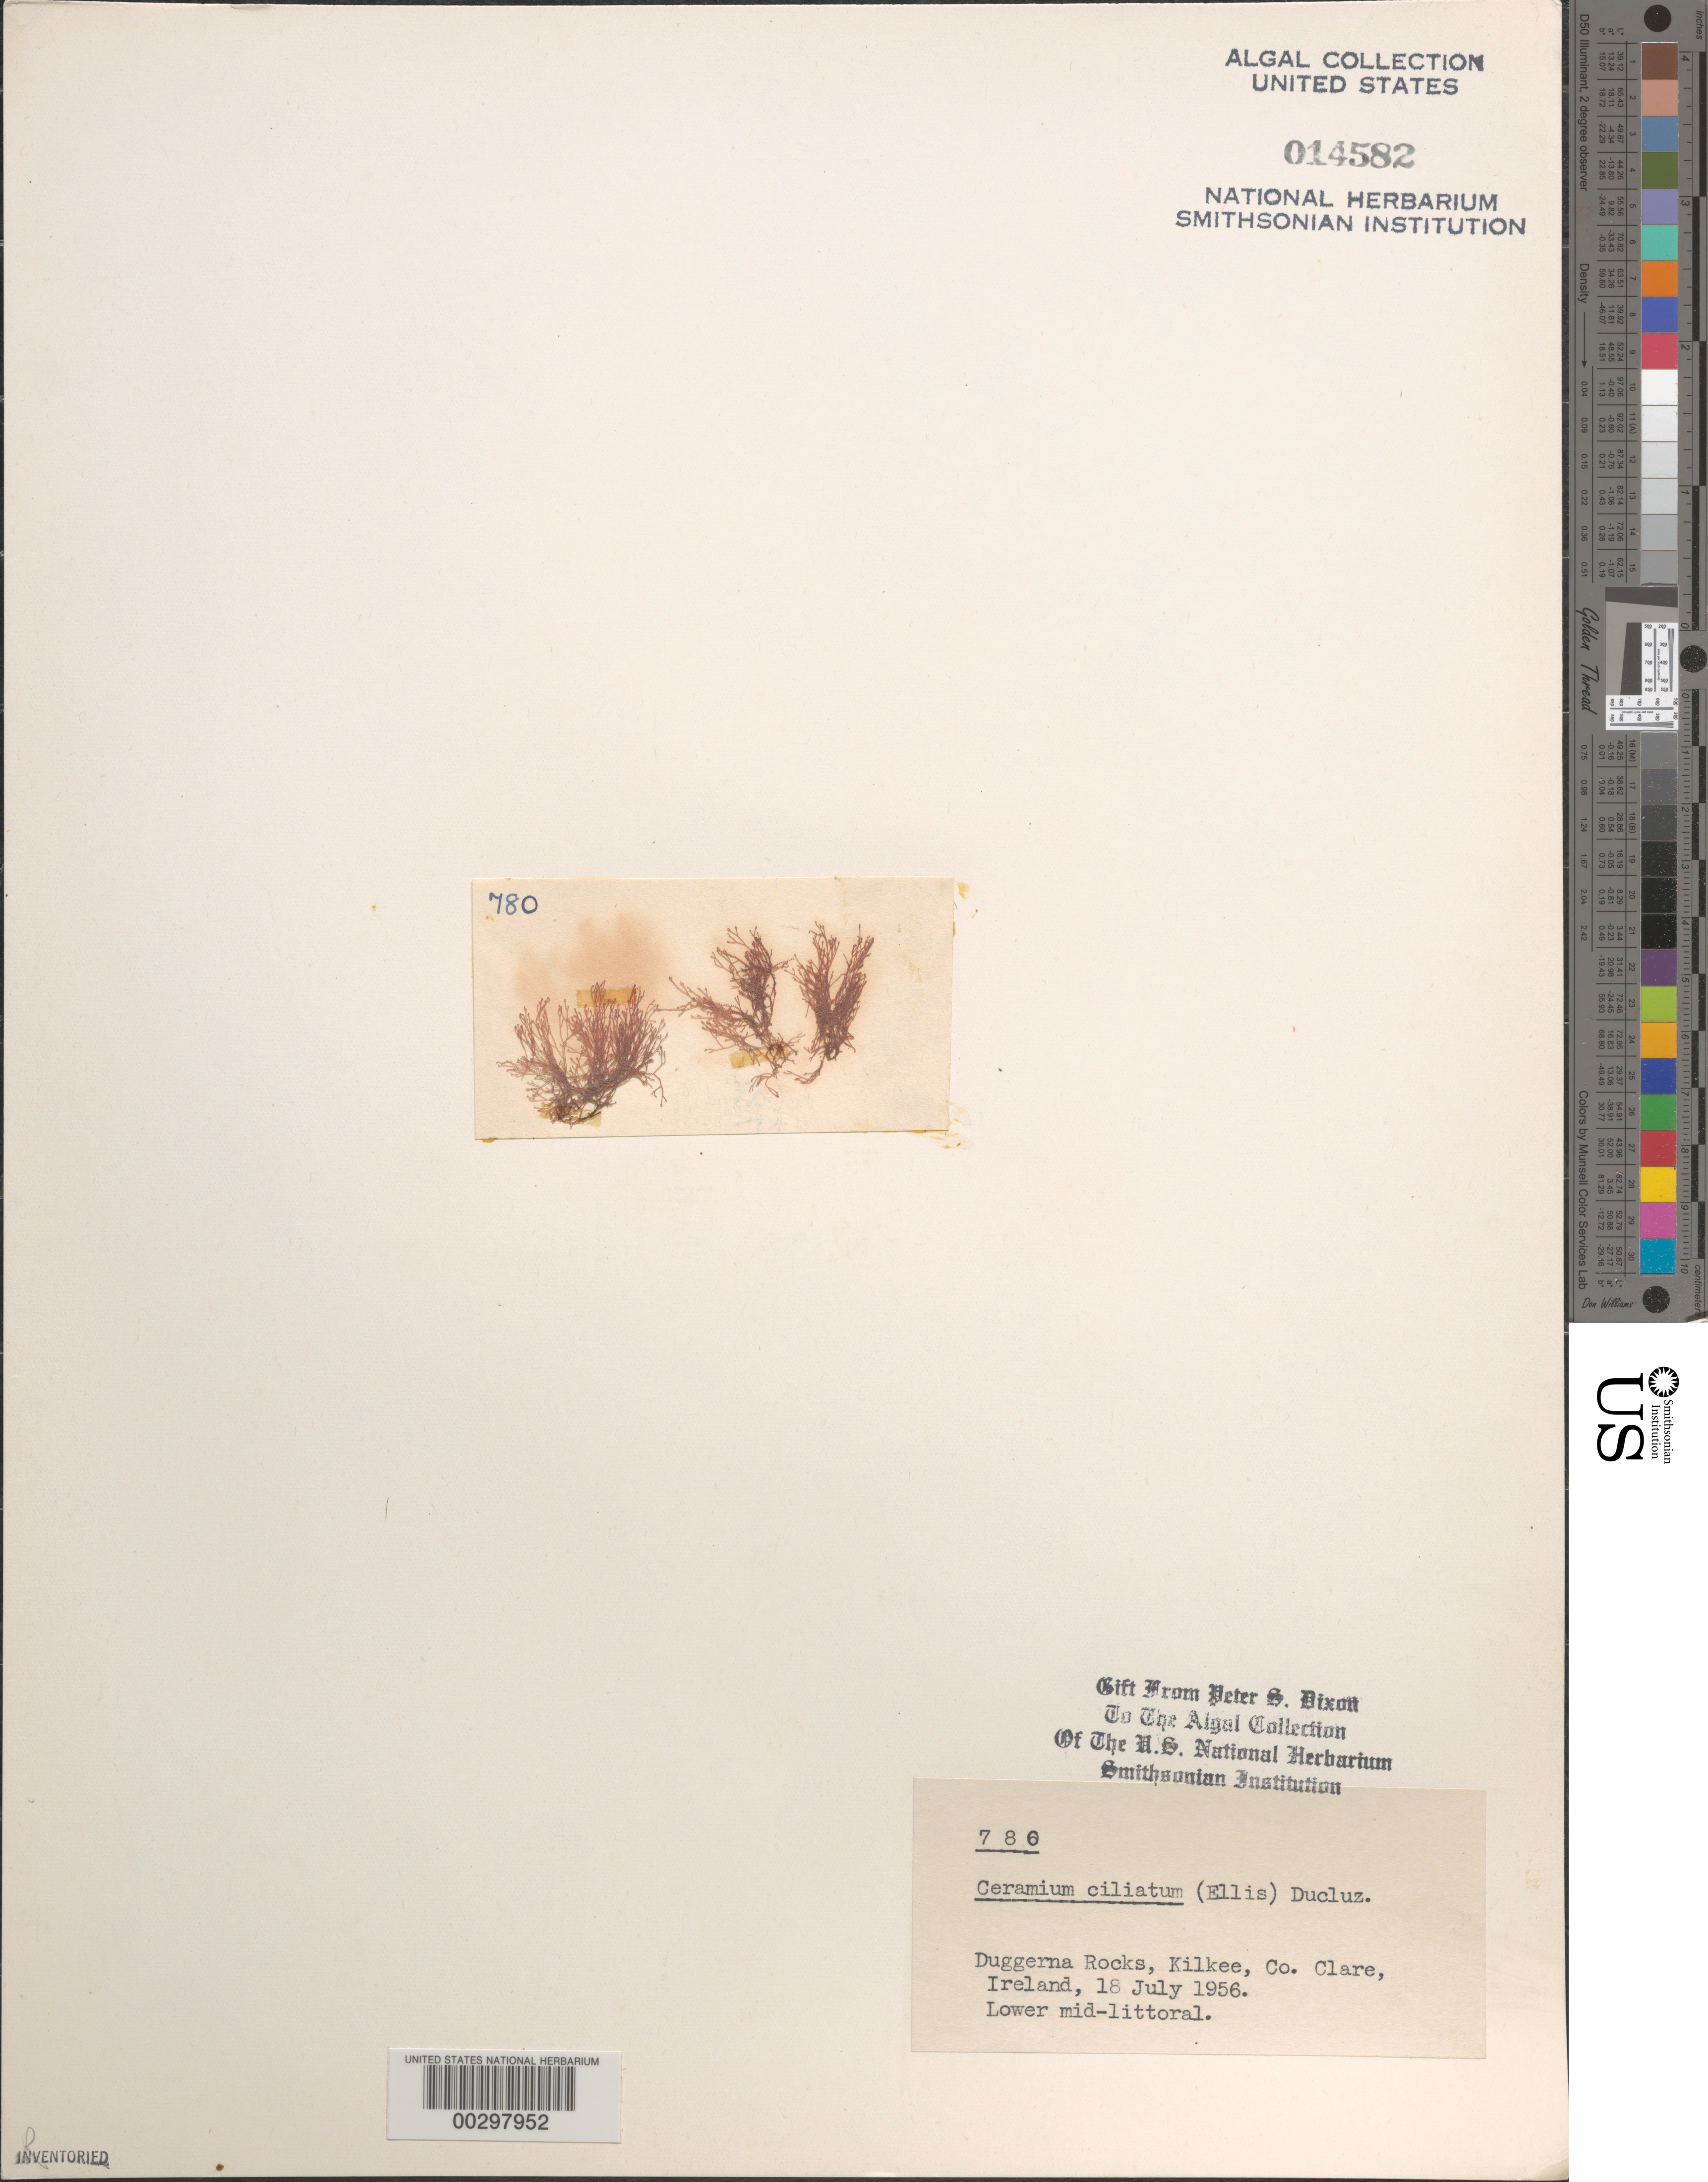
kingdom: Plantae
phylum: Rhodophyta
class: Florideophyceae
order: Ceramiales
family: Ceramiaceae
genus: Ceramium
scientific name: Ceramium ciliatum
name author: (J. Ellis) Ducluzeau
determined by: Dixon, P. S.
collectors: P. S. Dixon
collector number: PSD 786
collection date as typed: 18 Jul 1956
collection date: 1956-07-18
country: Ireland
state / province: Munster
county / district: Clare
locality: Duggerna Rocks, Kilkee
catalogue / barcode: US 14582